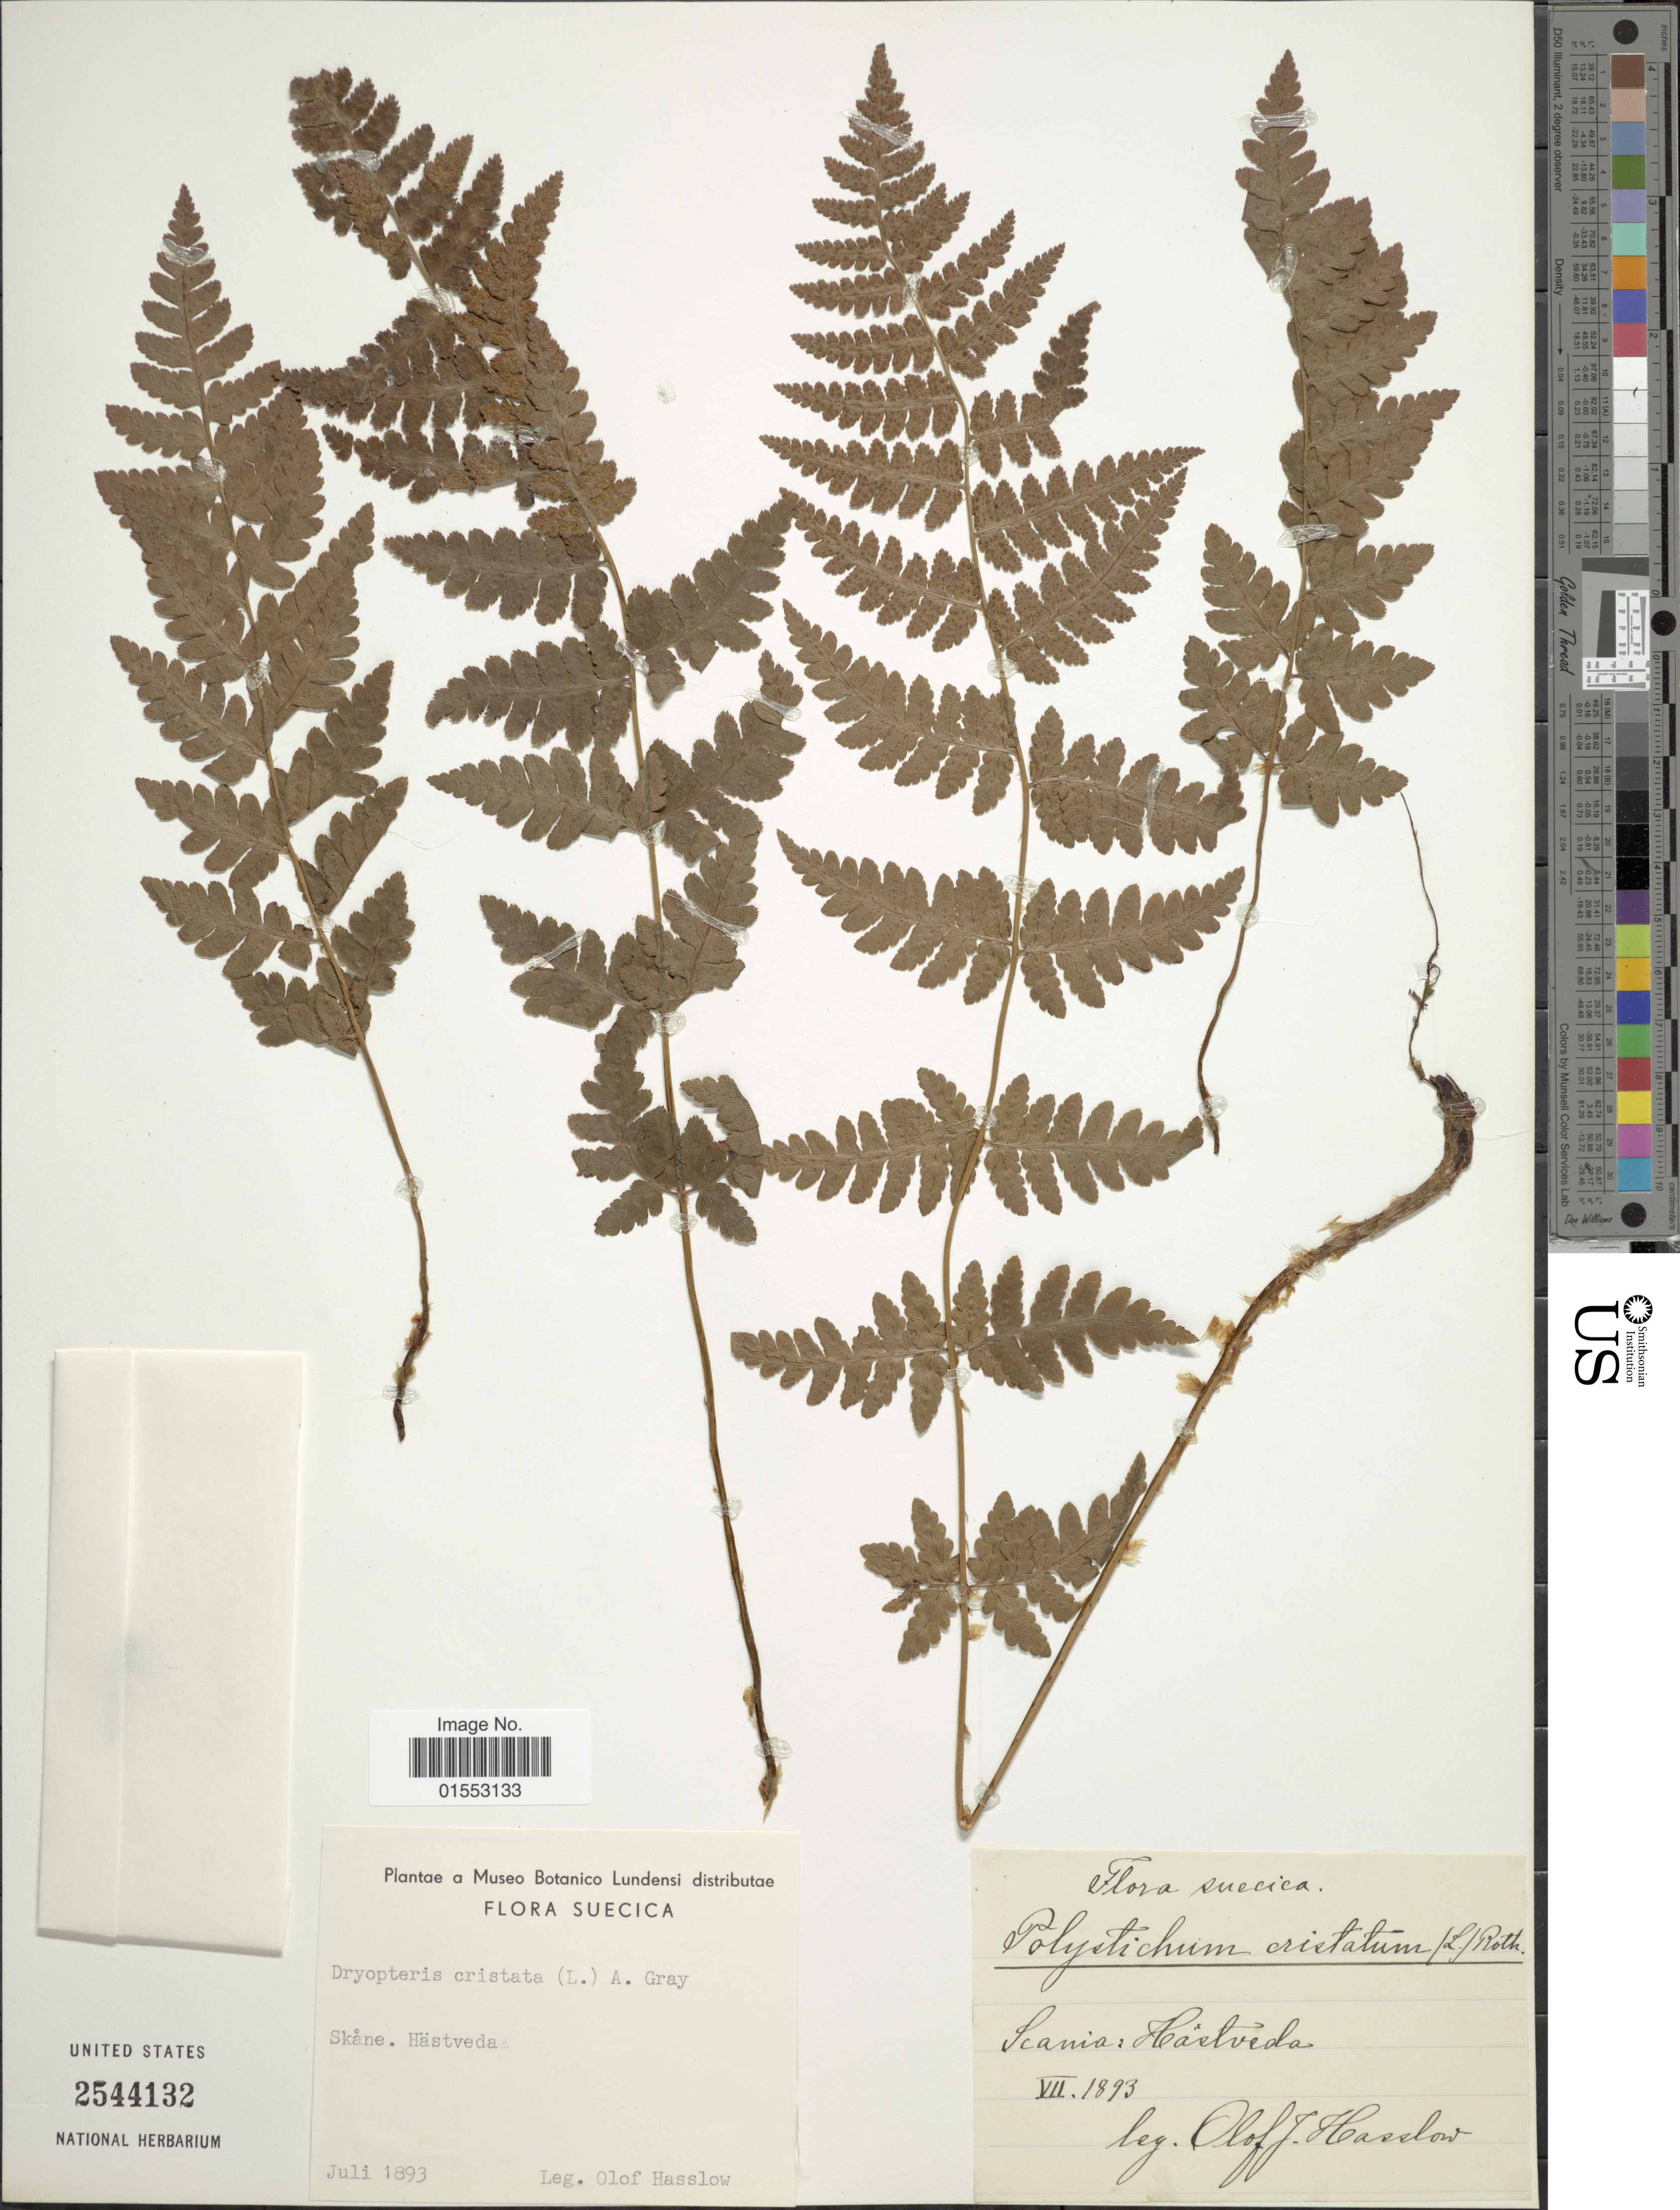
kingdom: Plantae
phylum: Tracheophyta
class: Polypodiopsida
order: Polypodiales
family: Dryopteridaceae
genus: Dryopteris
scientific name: Dryopteris cristata var. spinulosa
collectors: O. Hasslow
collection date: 1893-07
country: Sweden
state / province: Skåne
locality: Scania: Has veda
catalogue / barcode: US 2544132